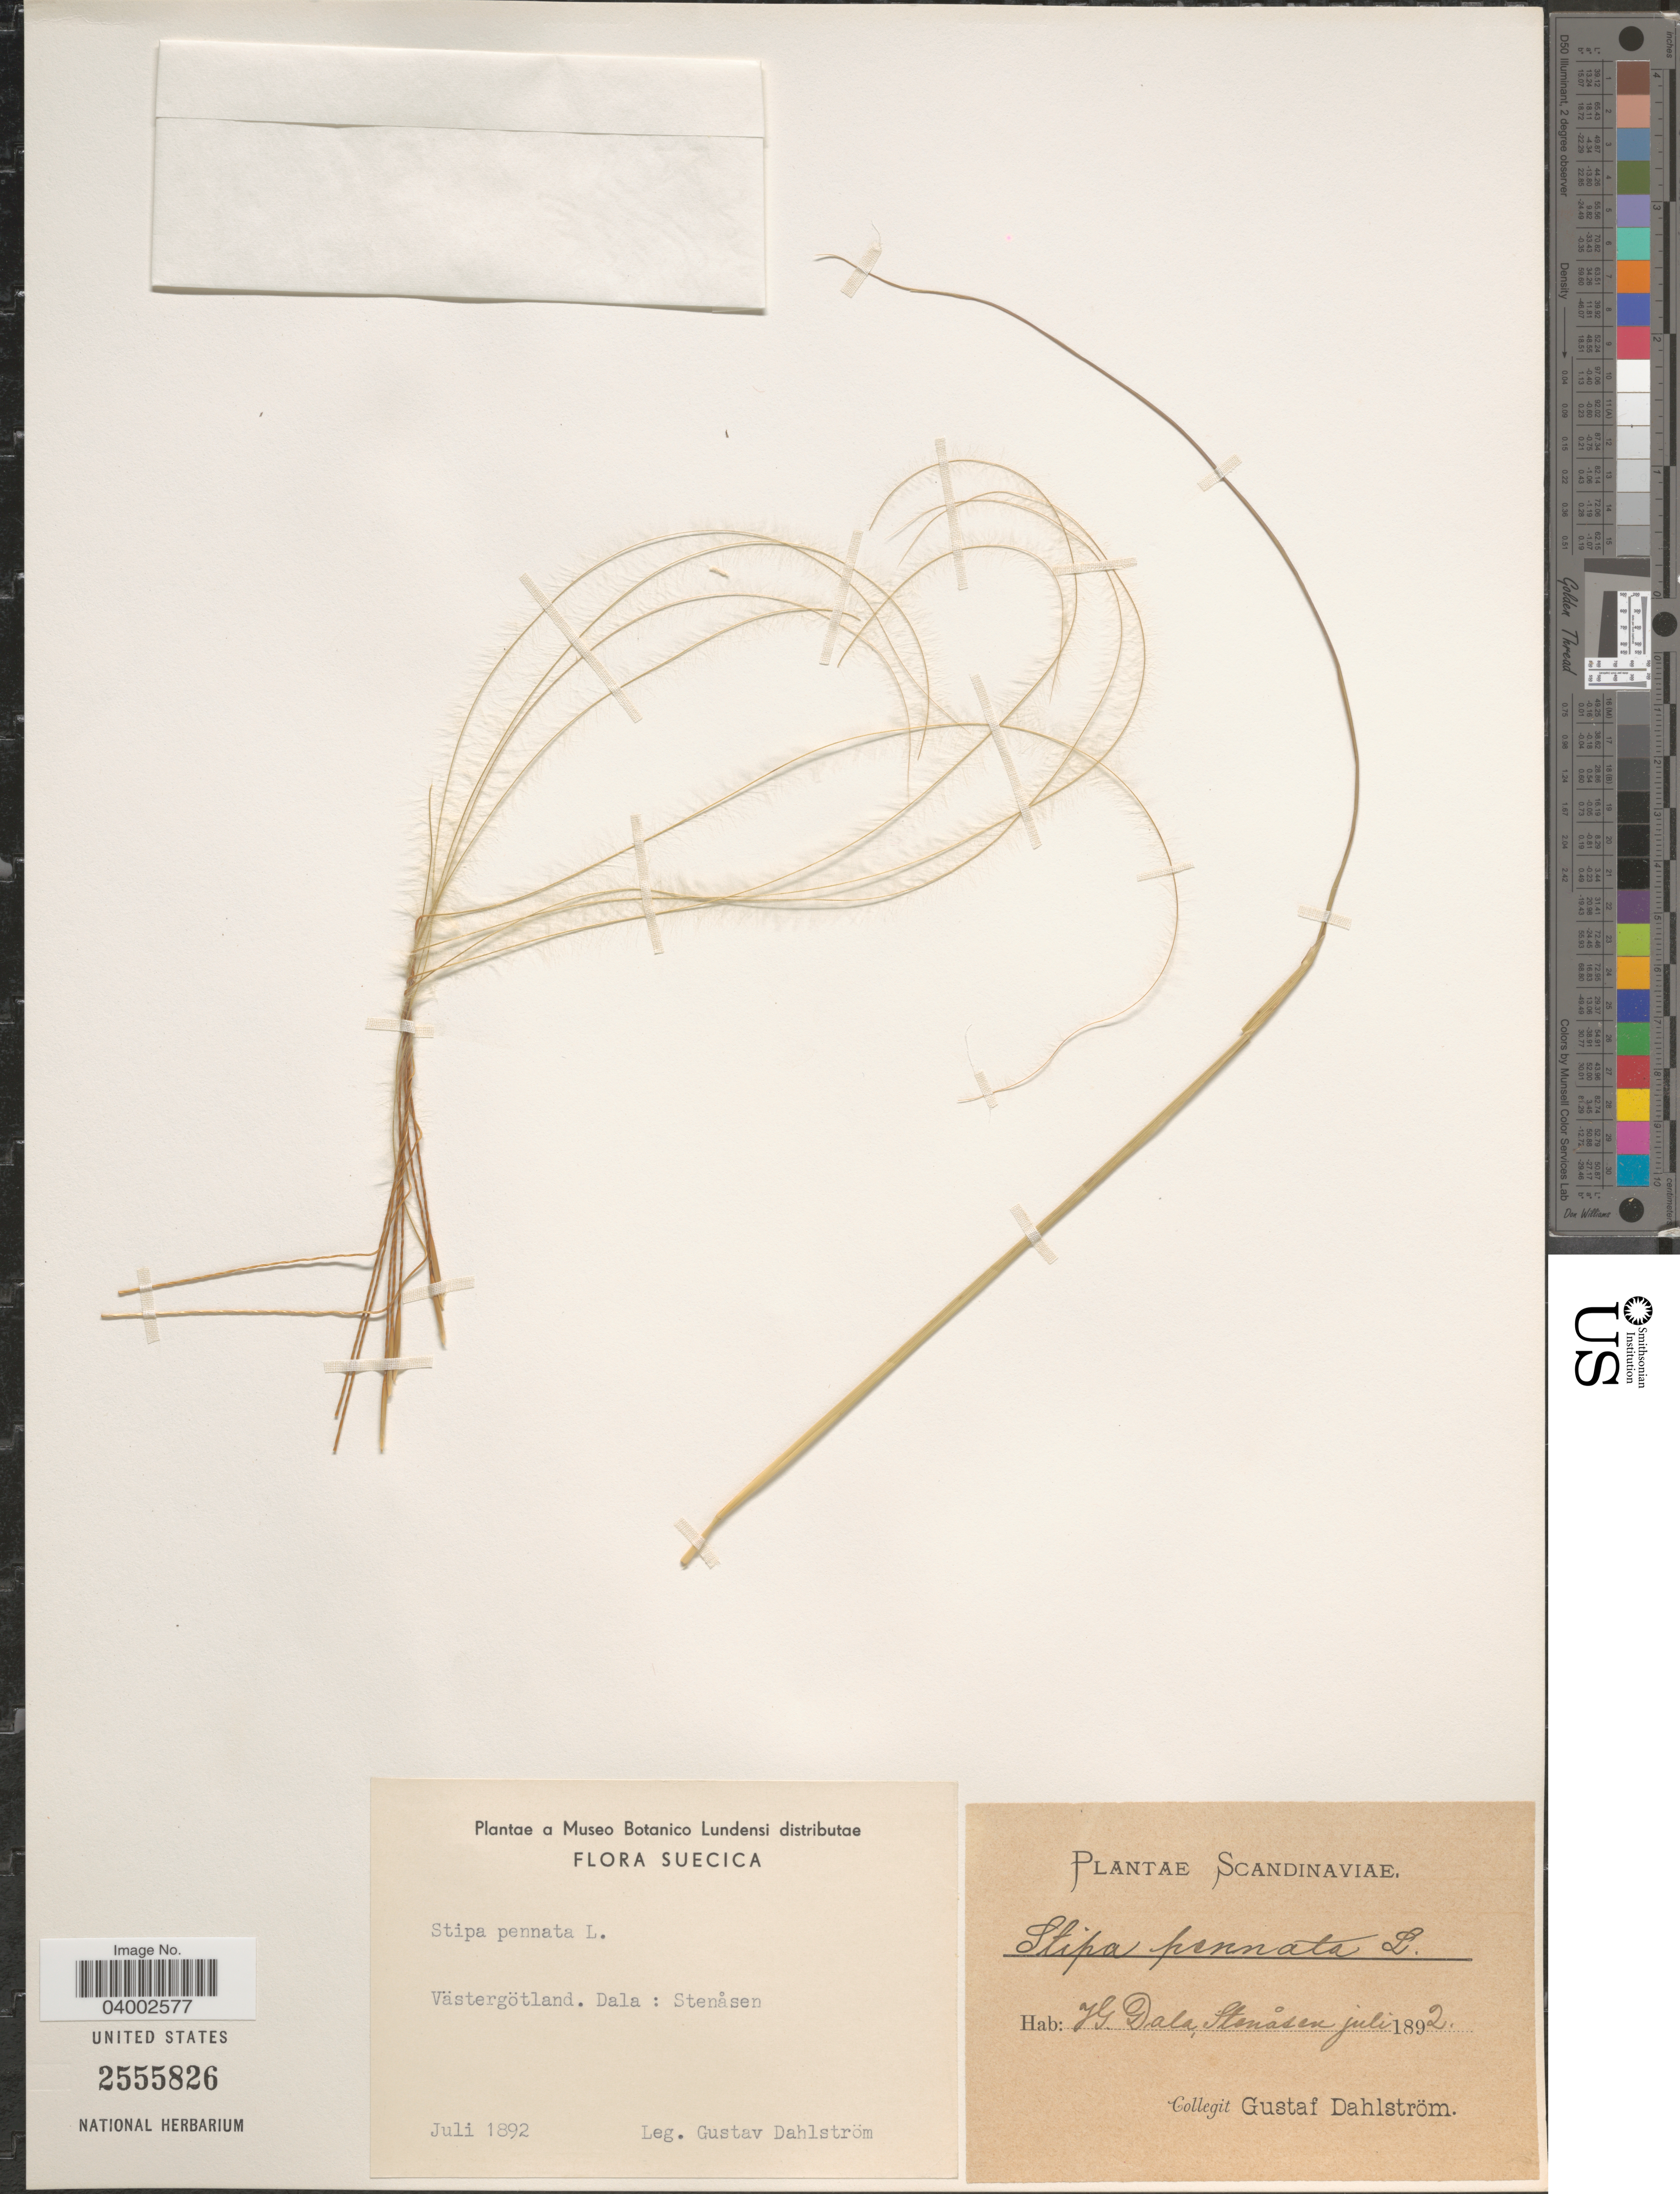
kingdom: Plantae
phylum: Tracheophyta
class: Liliopsida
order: Poales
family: Poaceae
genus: Stipa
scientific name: Stipa pennata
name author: L.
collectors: G. Dahlström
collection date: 1892-07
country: Sweden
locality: Suecica. Västergötland. Dala: Stenåsen. Scandinaviae. JG Dala.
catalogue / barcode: US 2555826